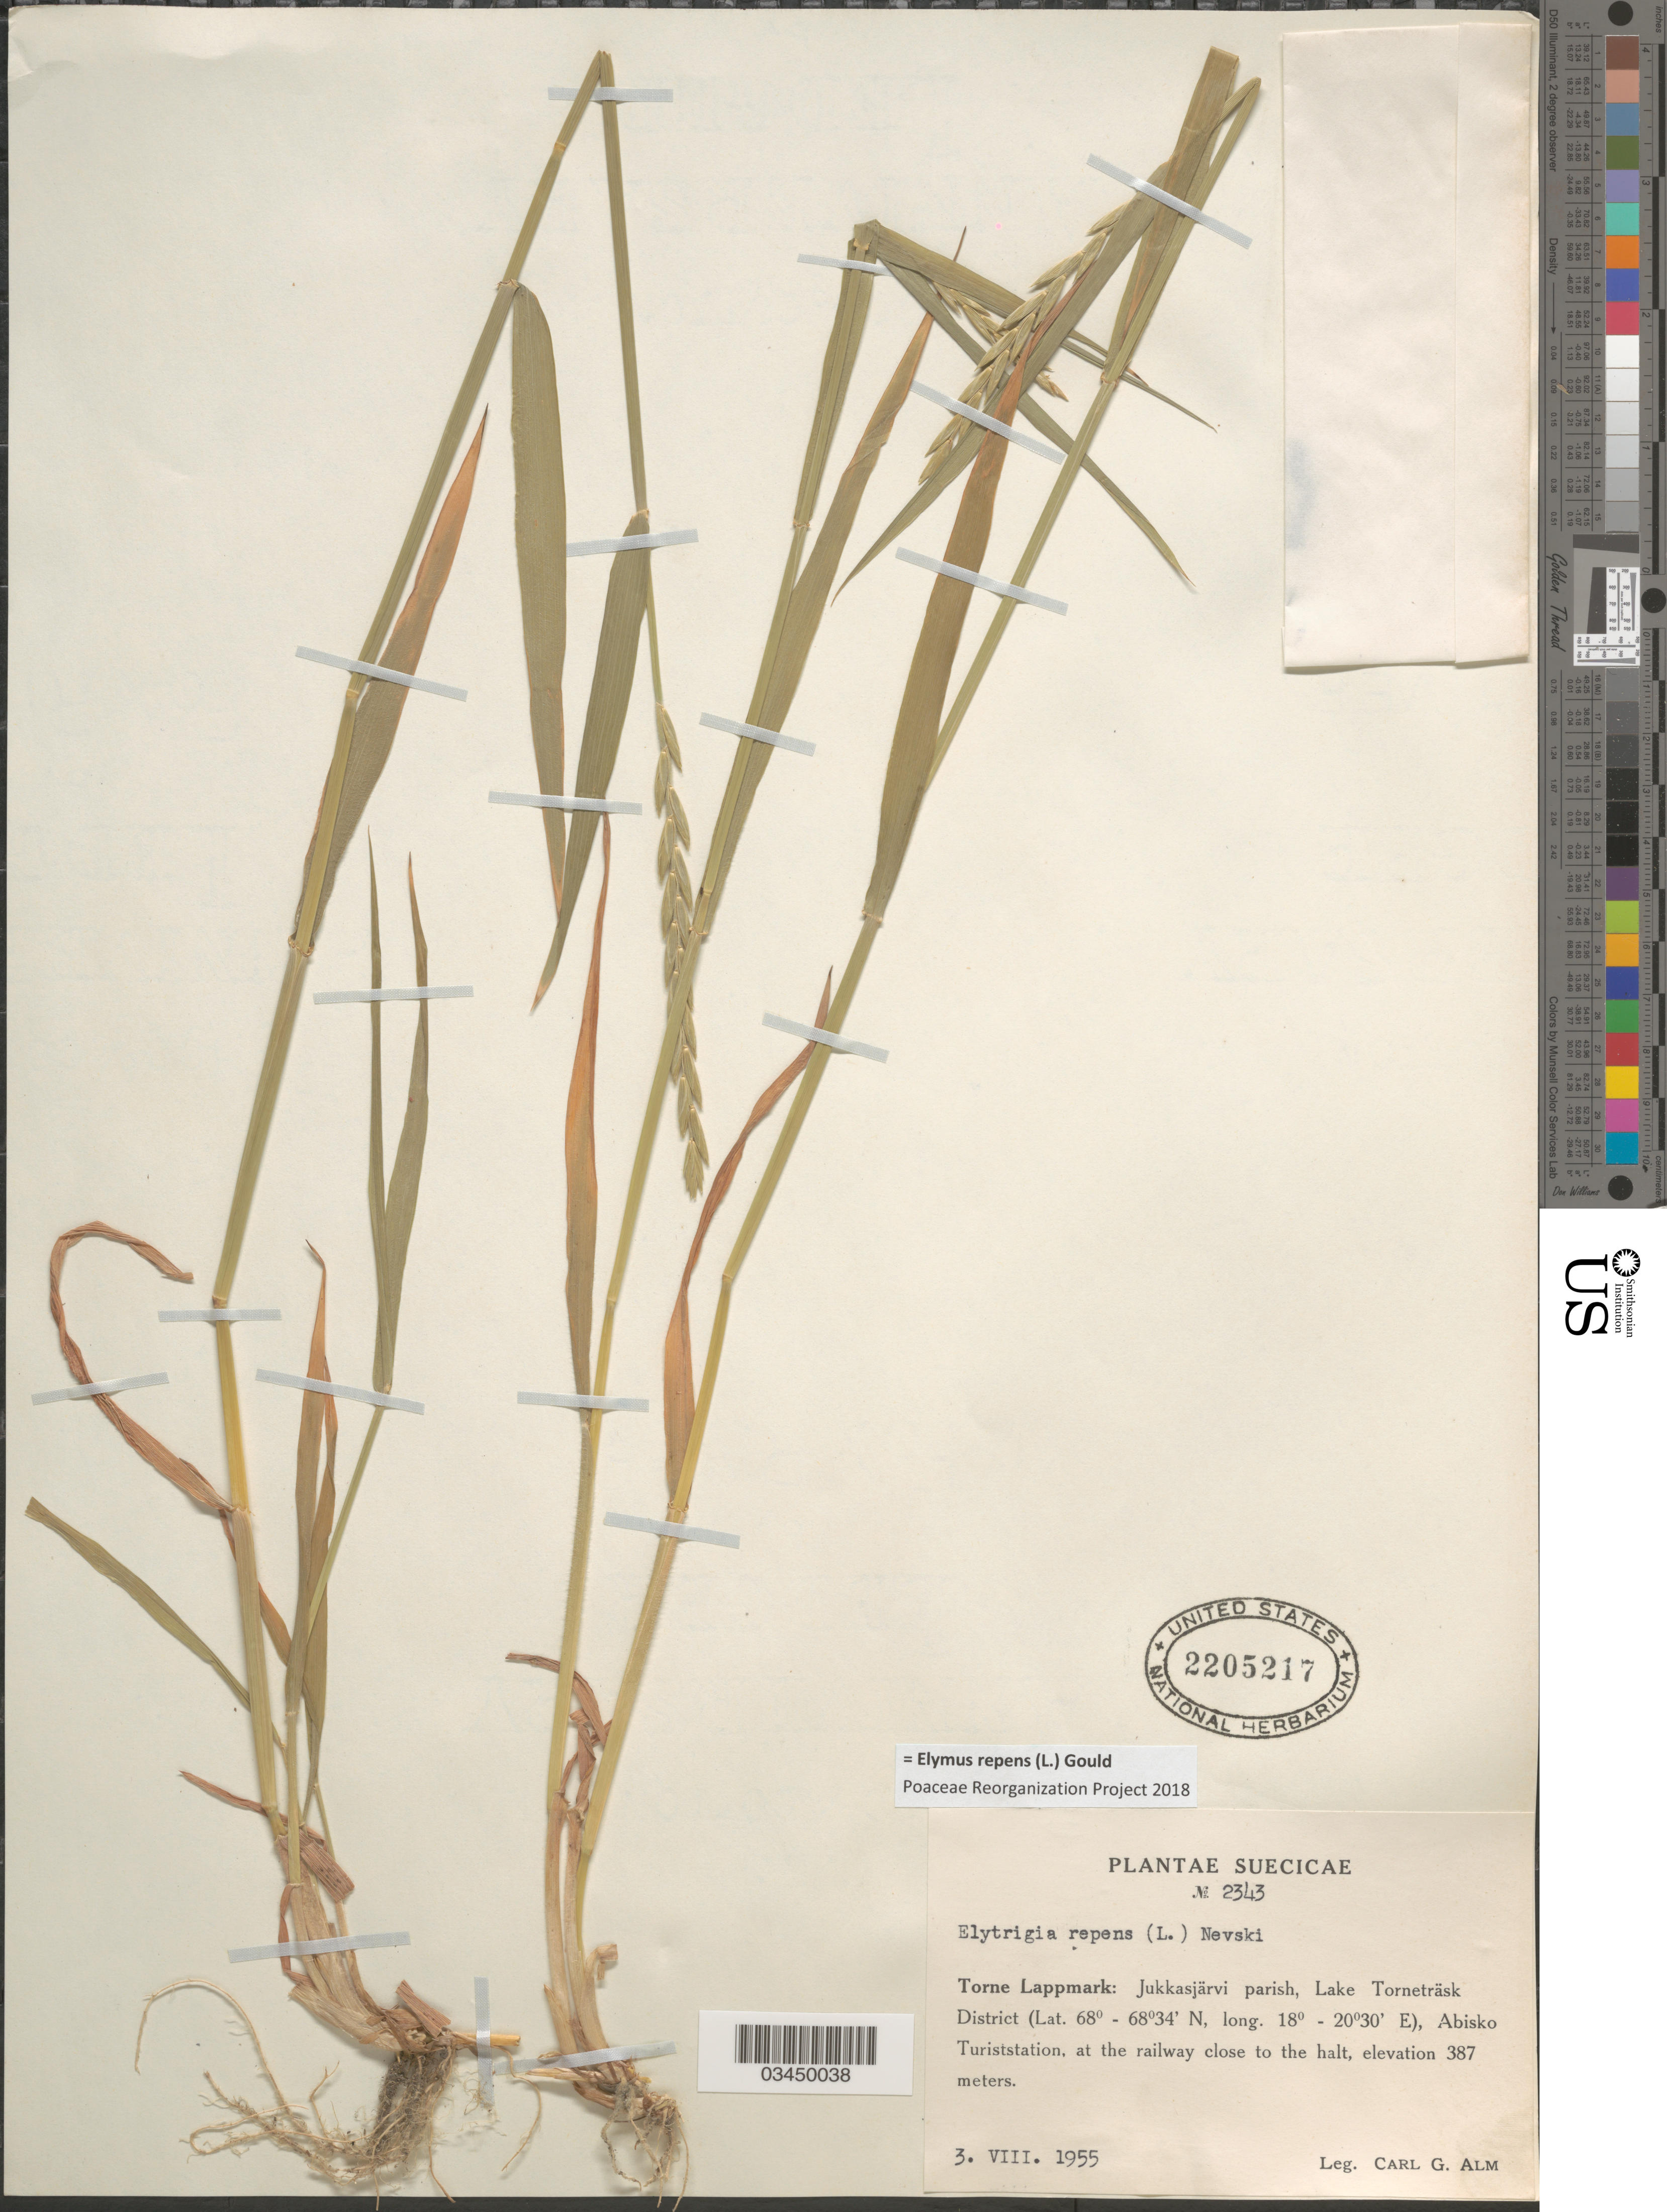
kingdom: Plantae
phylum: Tracheophyta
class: Liliopsida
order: Poales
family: Poaceae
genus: Elymus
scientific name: Elymus repens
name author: (L.) Gould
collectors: C. G. Alm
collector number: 2343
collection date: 1955-08-03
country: Sweden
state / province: Norrbotten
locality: Suecicae. Torne Lappmark: Jukkasjärvi parish, Lake Torneträsk District, Abisko Turiststation, at the railway close to the halt.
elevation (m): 387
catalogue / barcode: US 2205217